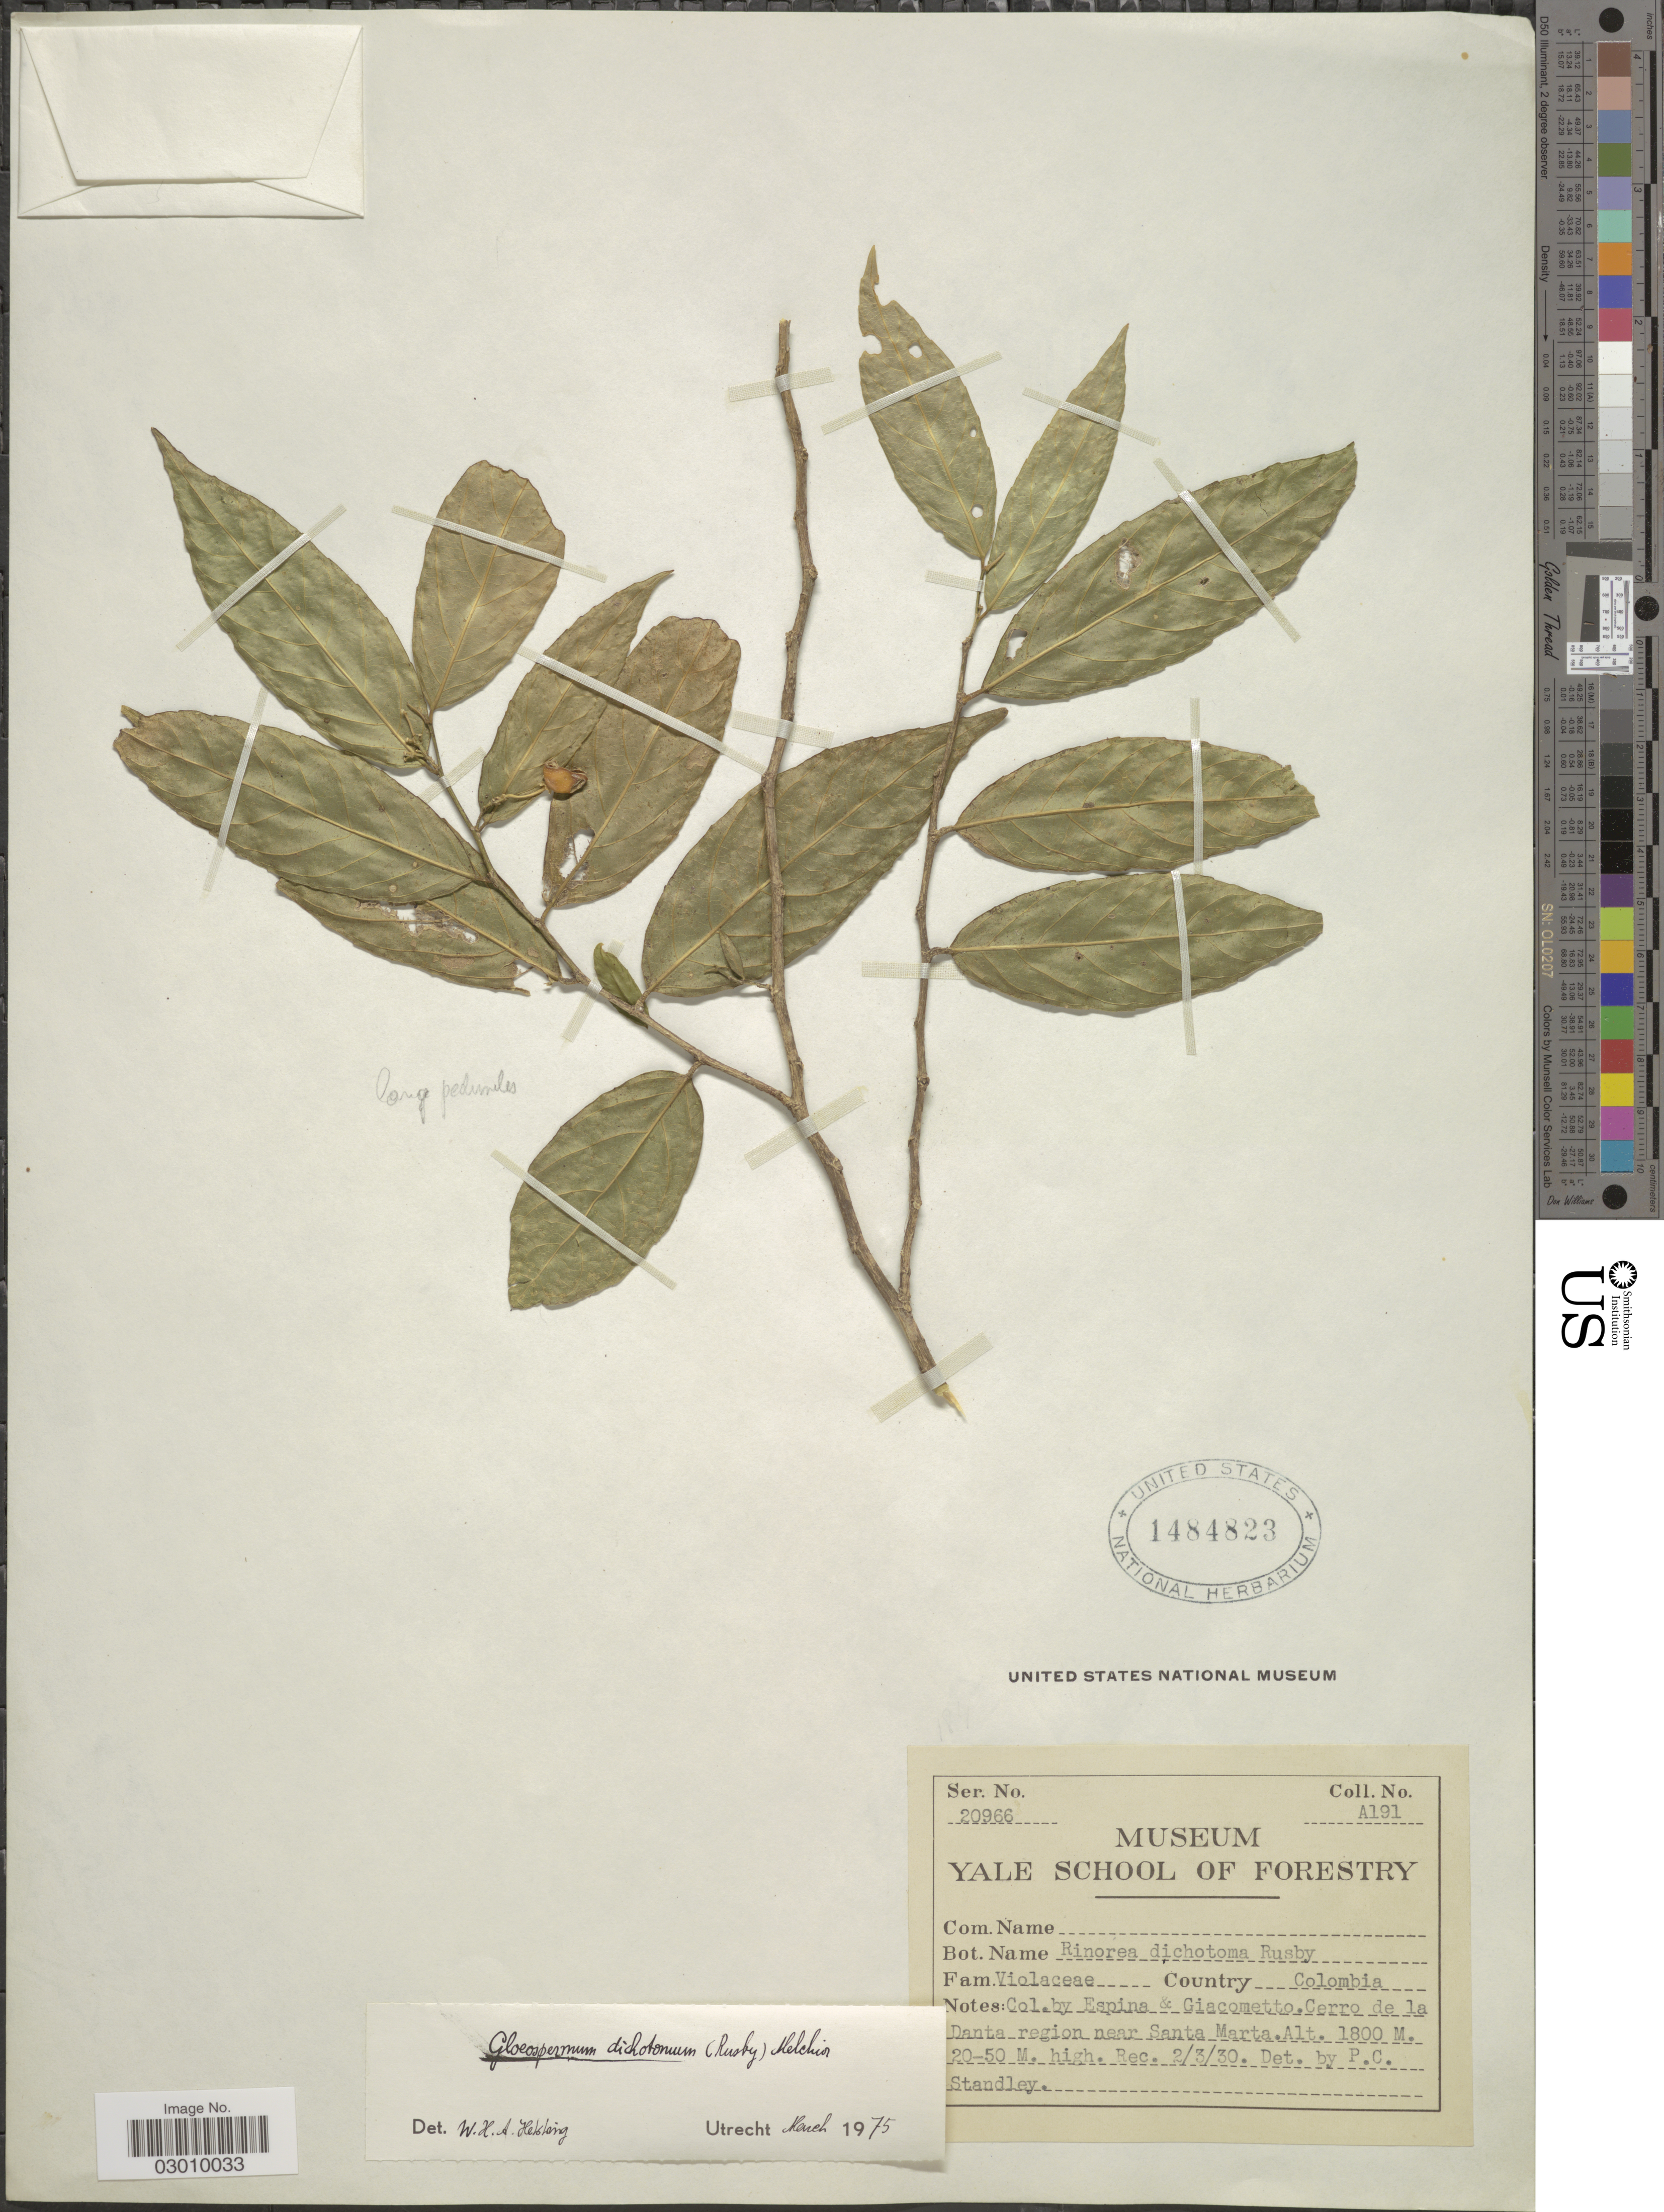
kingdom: Plantae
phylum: Tracheophyta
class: Magnoliopsida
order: Malpighiales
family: Violaceae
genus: Gloeospermum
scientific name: Gloeospermum dichotomum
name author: (Rusby) Melch.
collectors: -. Espina & Giacometto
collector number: A191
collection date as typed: Transcribed d/m/y: 2/3/30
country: Colombia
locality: Cerro de la Danta region near Santa Marta.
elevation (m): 1800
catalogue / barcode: US 1484823